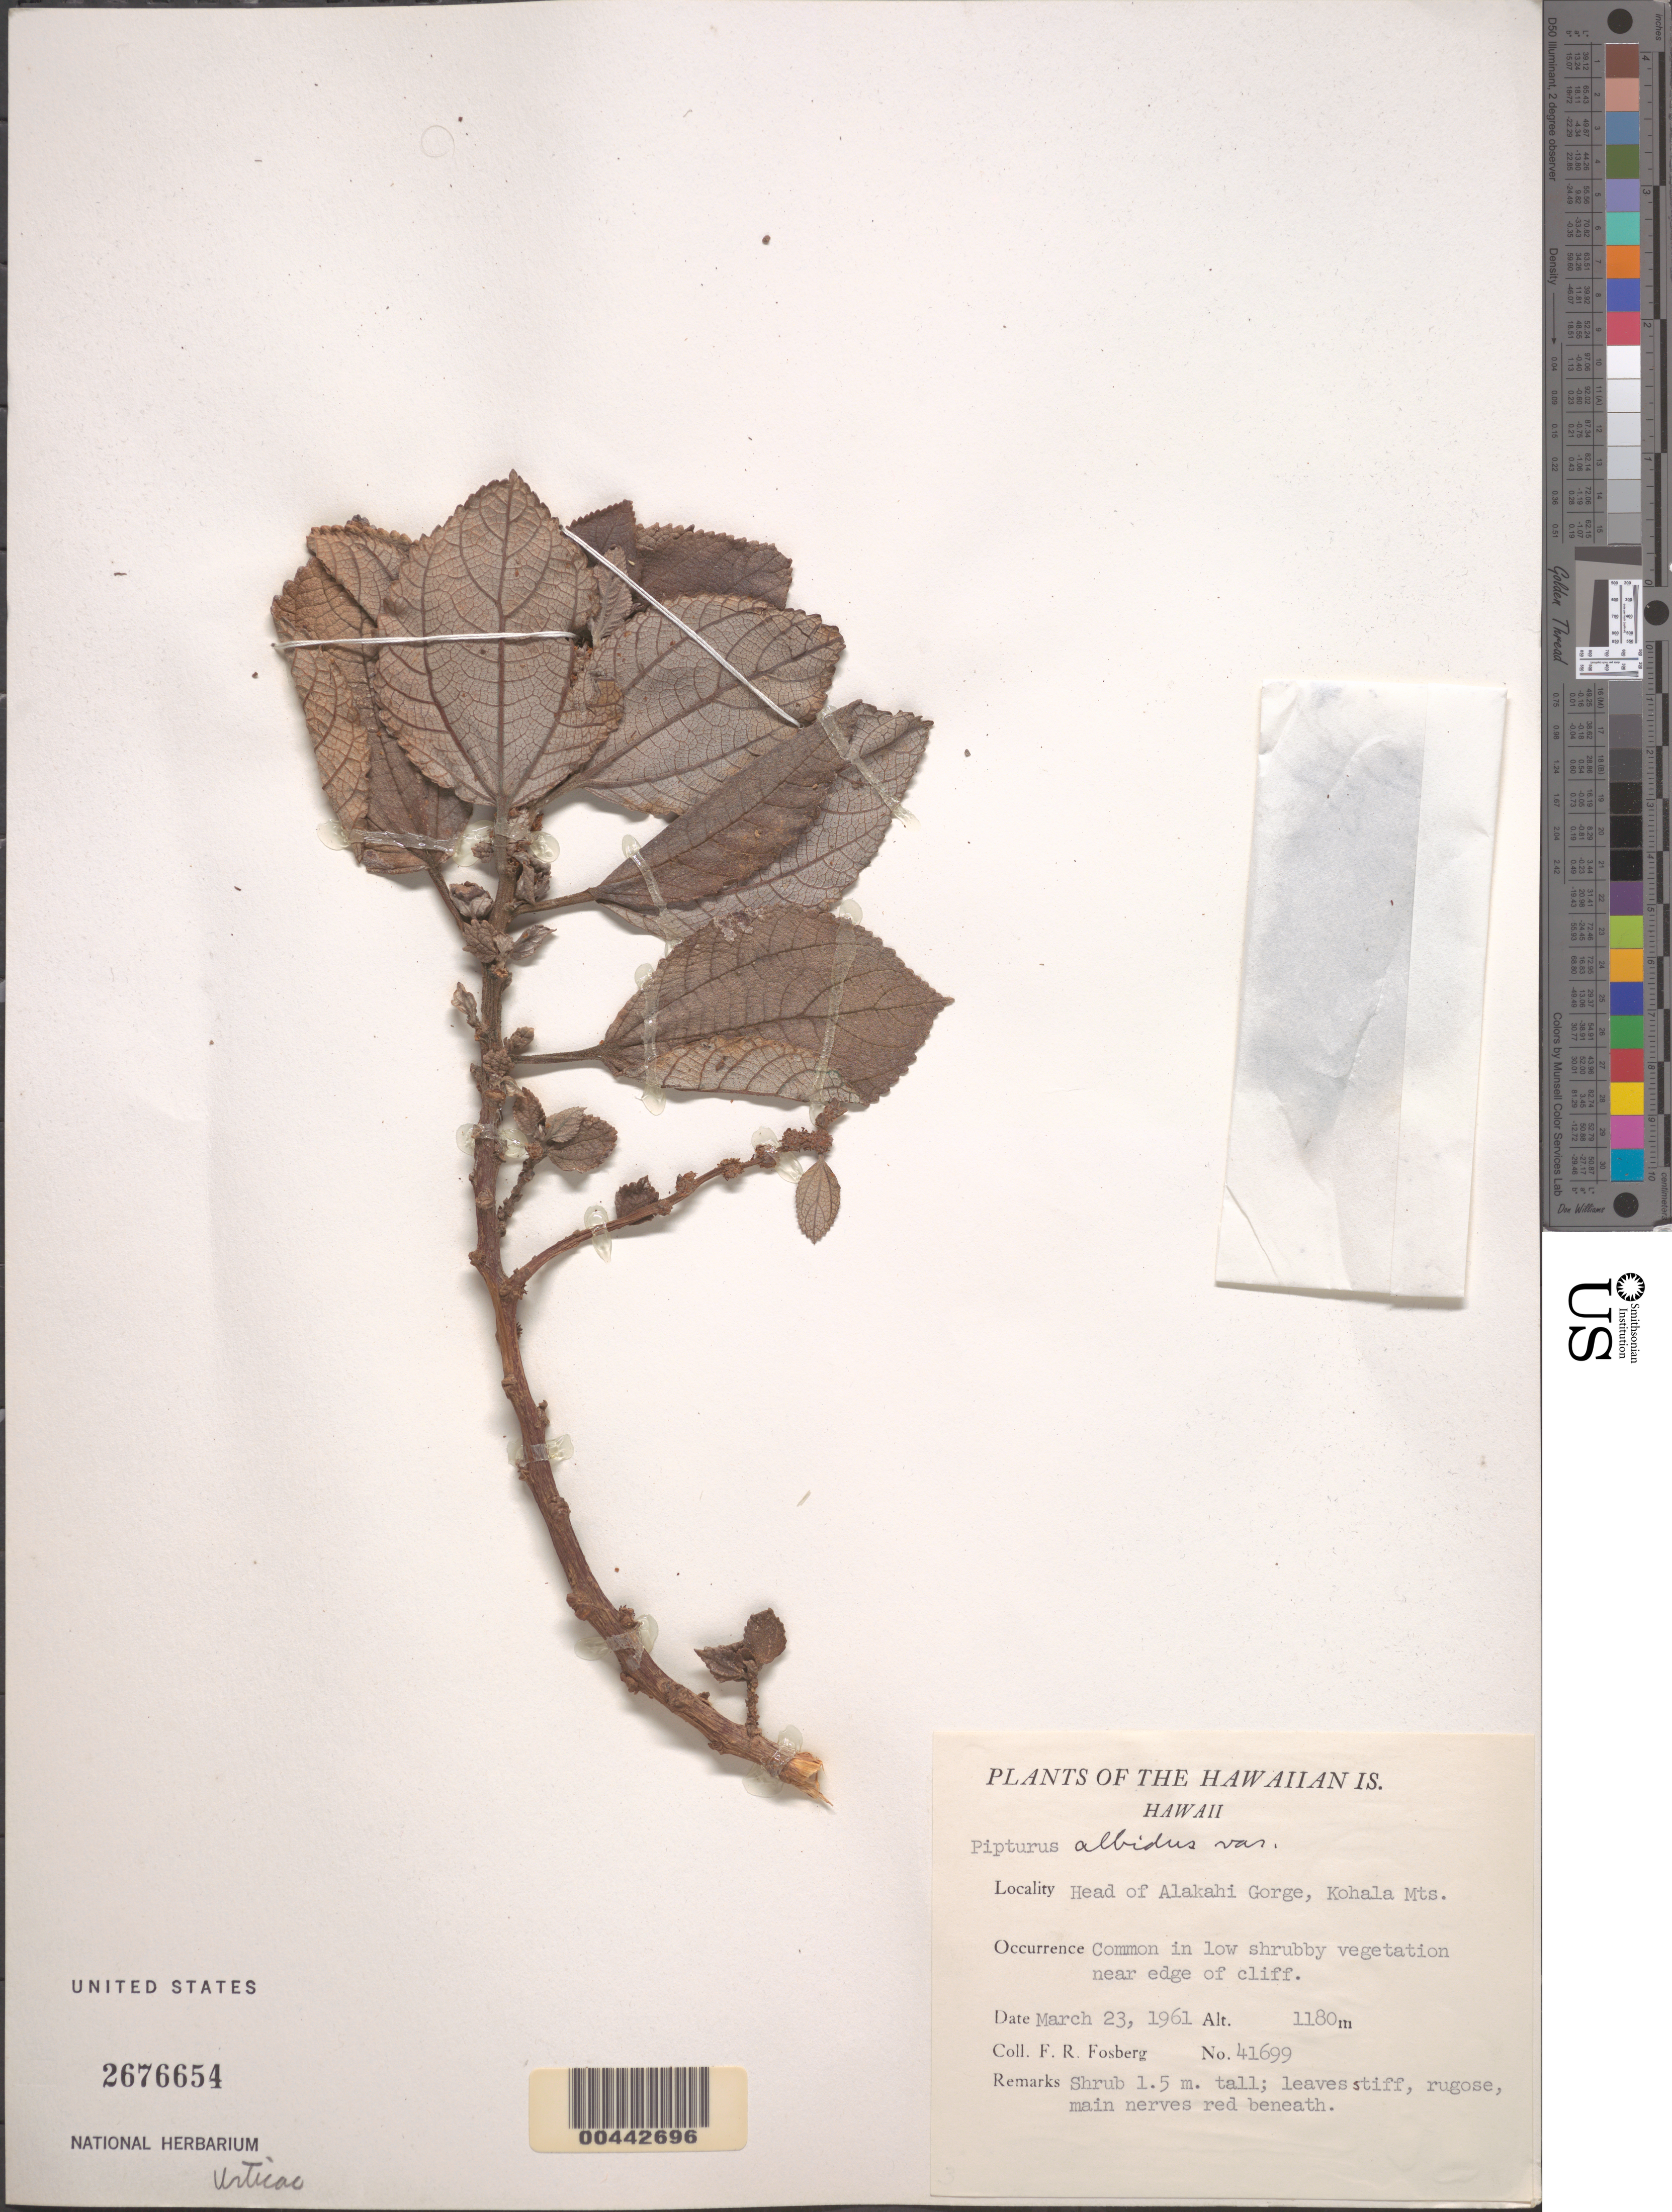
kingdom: Plantae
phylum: Tracheophyta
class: Magnoliopsida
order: Rosales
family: Urticaceae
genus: Pipturus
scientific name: Pipturus albidus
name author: (Hook. & Arn.) A. Gray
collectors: F. R. Fosberg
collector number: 41699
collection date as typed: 23 Mar 1961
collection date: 1961-03-23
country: United States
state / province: Hawaii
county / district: Hawaii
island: Hawaii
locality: Head of Alakahi Gorge, Kohala Mts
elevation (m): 1180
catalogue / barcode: US 2676654